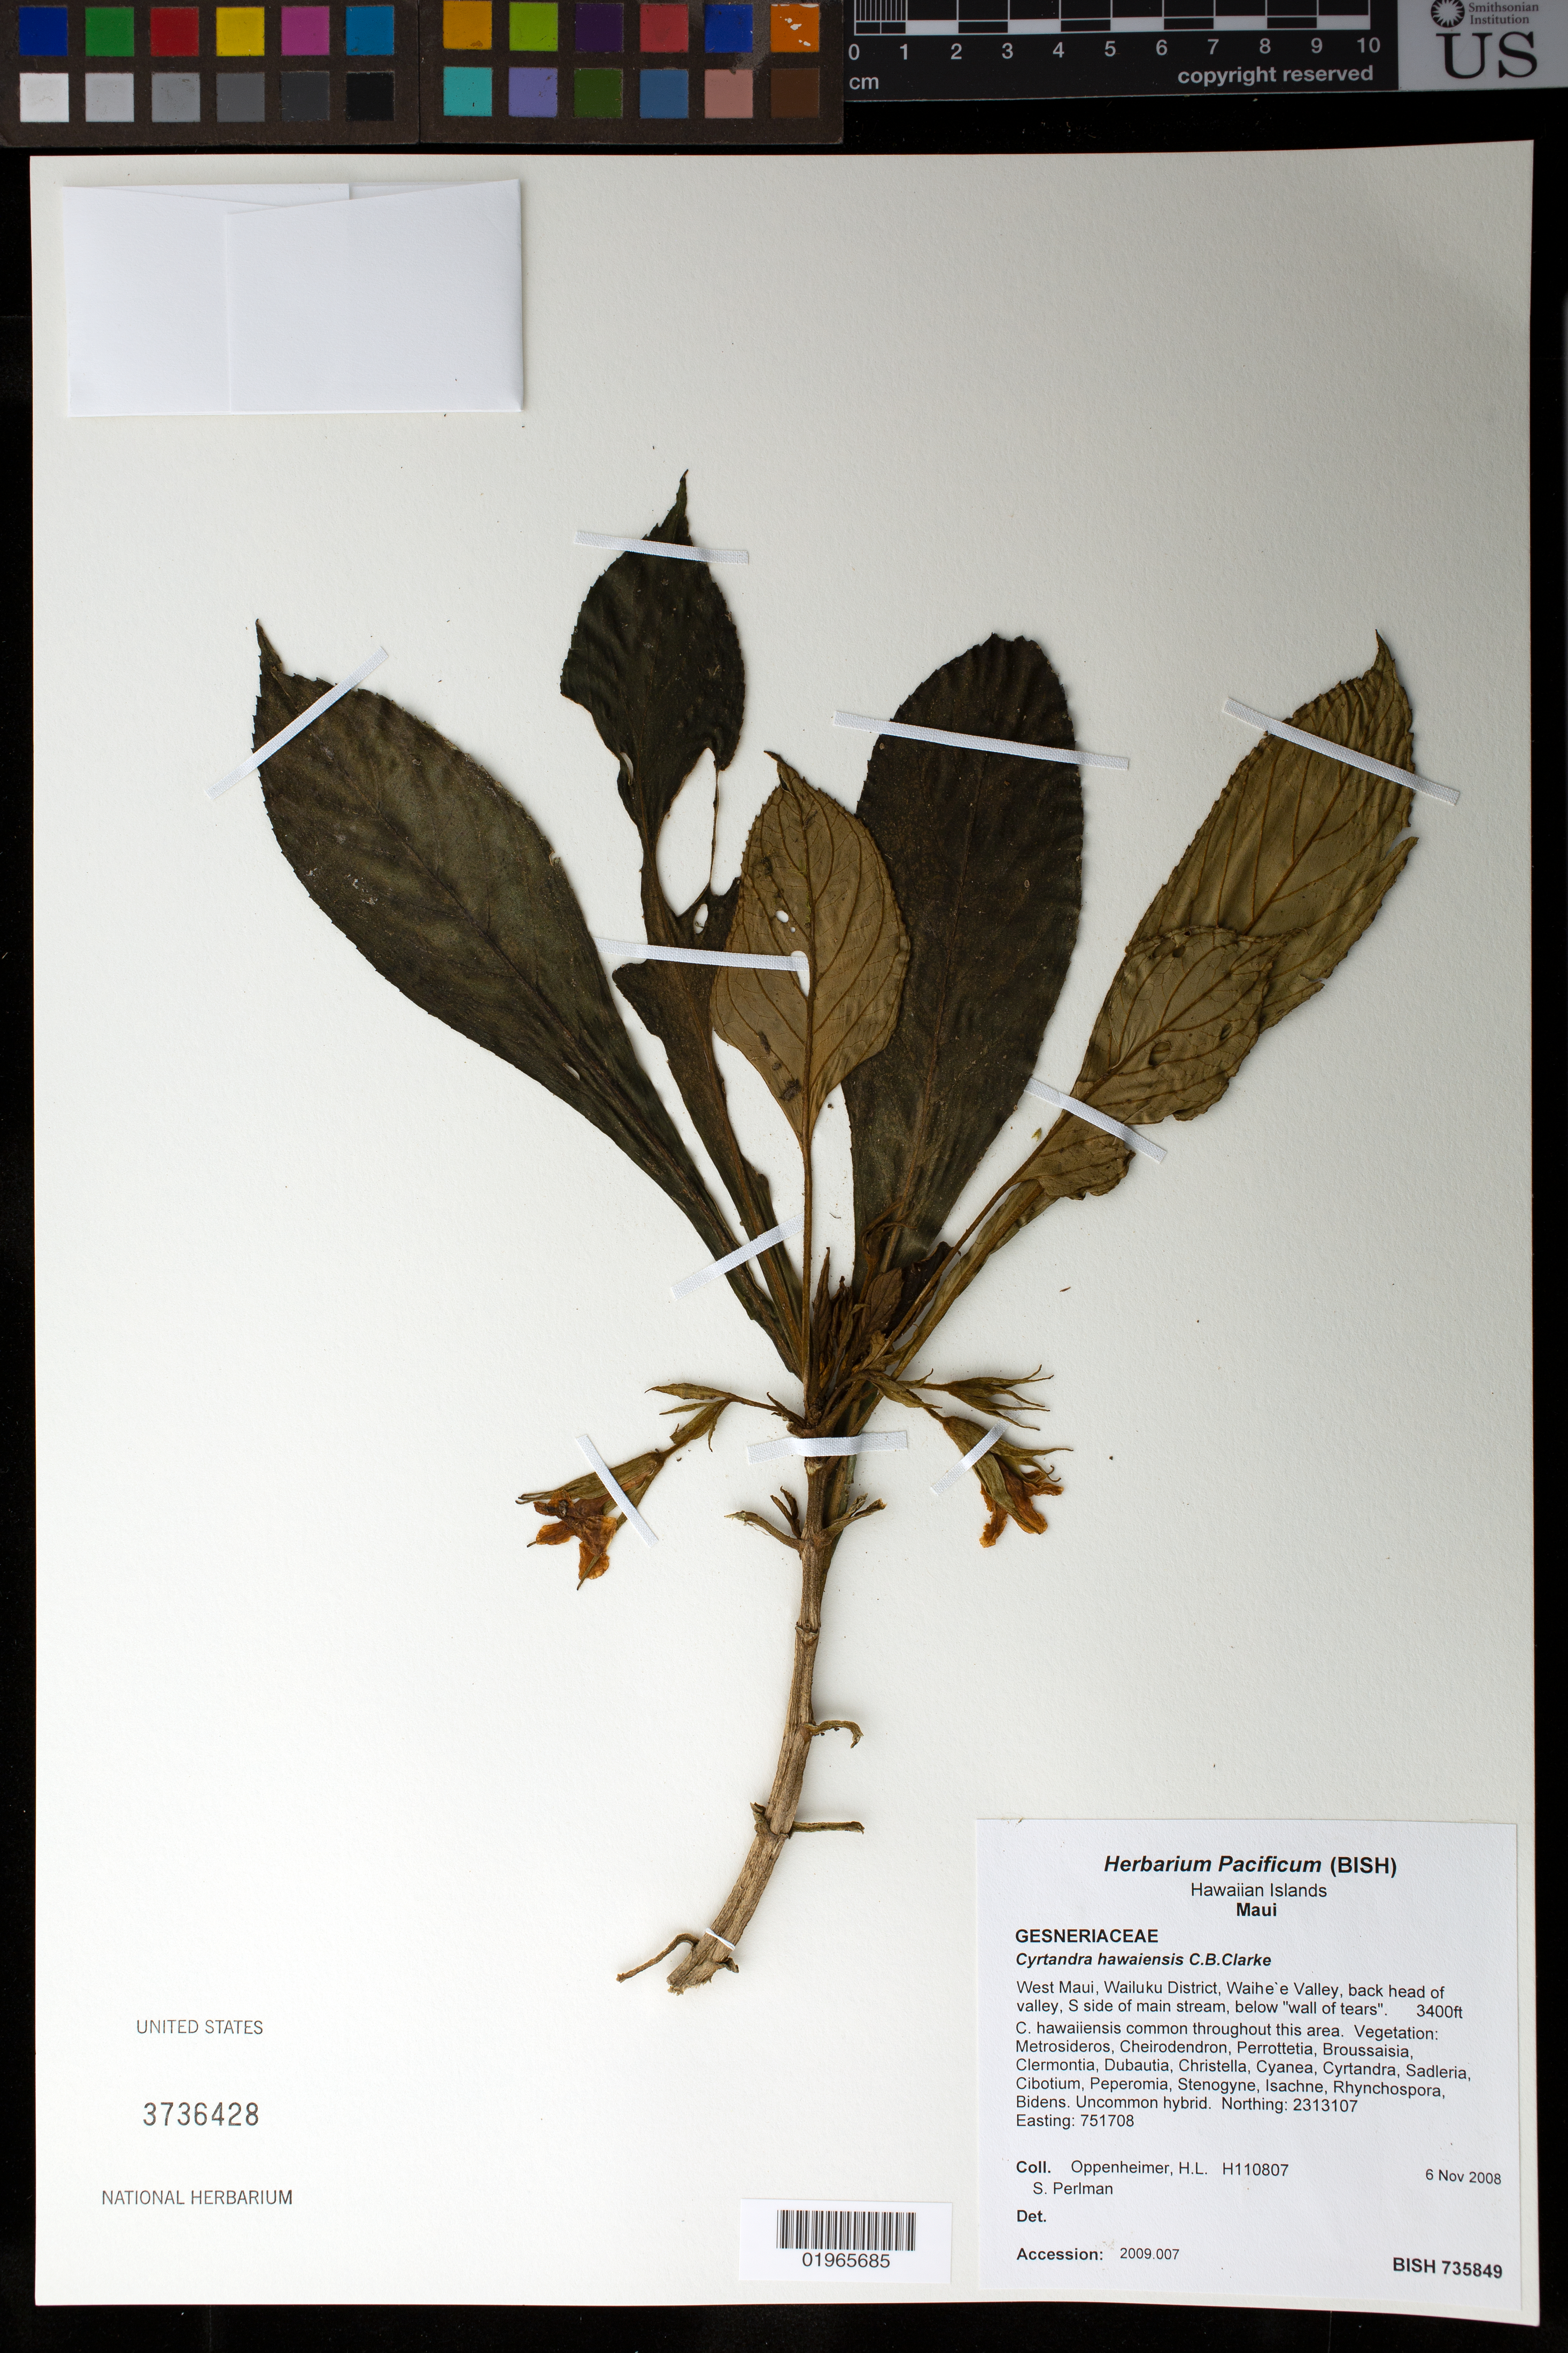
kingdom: Plantae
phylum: Tracheophyta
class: Magnoliopsida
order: Lamiales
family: Gesneriaceae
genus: Cyrtandra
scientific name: Cyrtandra hawaiensis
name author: C.B. Clarke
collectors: H. L. Oppenheimer & S. P. Perlman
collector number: H110807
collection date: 2008-11-06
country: United States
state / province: Hawaii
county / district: Maui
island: Maui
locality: West Maui, Wailuku District, Waihe'e Valley, back head of valley, S side of main stream, below "wall of tears"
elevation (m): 1036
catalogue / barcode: US 3736428